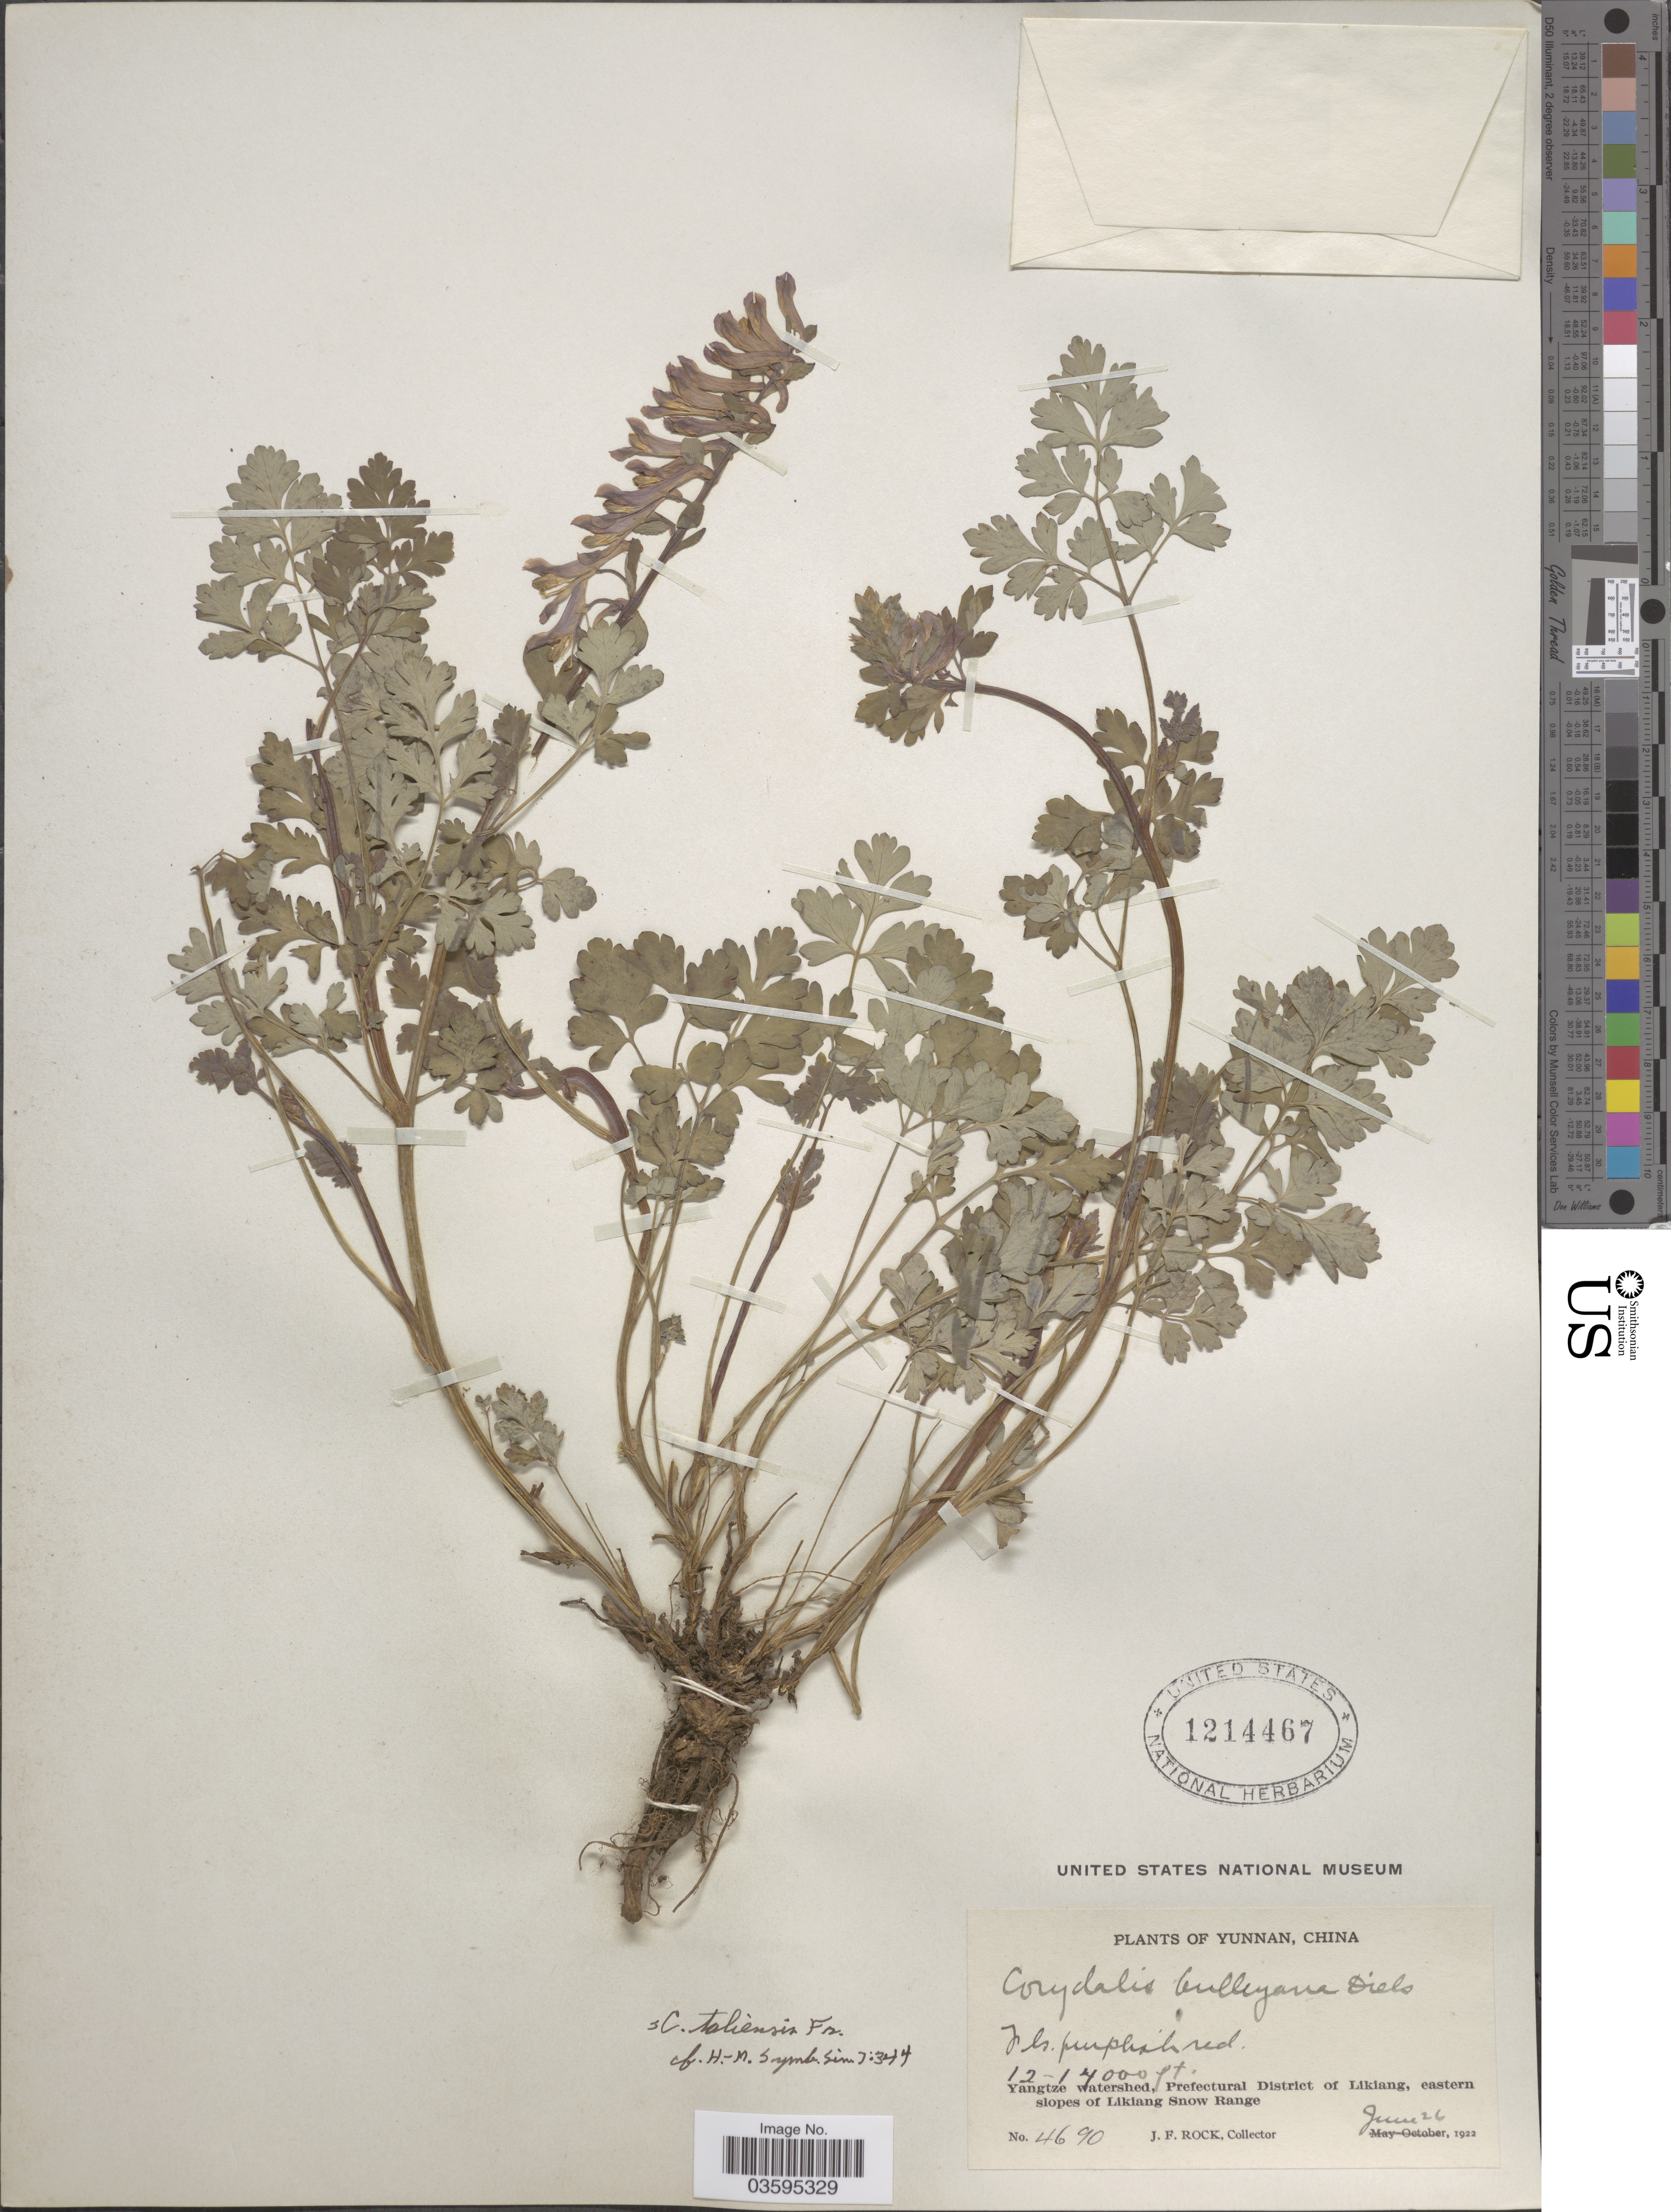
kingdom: Plantae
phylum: Tracheophyta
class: Magnoliopsida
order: Ranunculales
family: Papaveraceae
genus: Corydalis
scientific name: Corydalis taliensis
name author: Franch.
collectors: J. Rock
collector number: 4690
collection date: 1922-06-26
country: China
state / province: Yunnan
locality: Yangtze watershed, Prefectural District of Likiang, eastern slopes of Likiang Snow Range.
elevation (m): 3658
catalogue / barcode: US 1214467